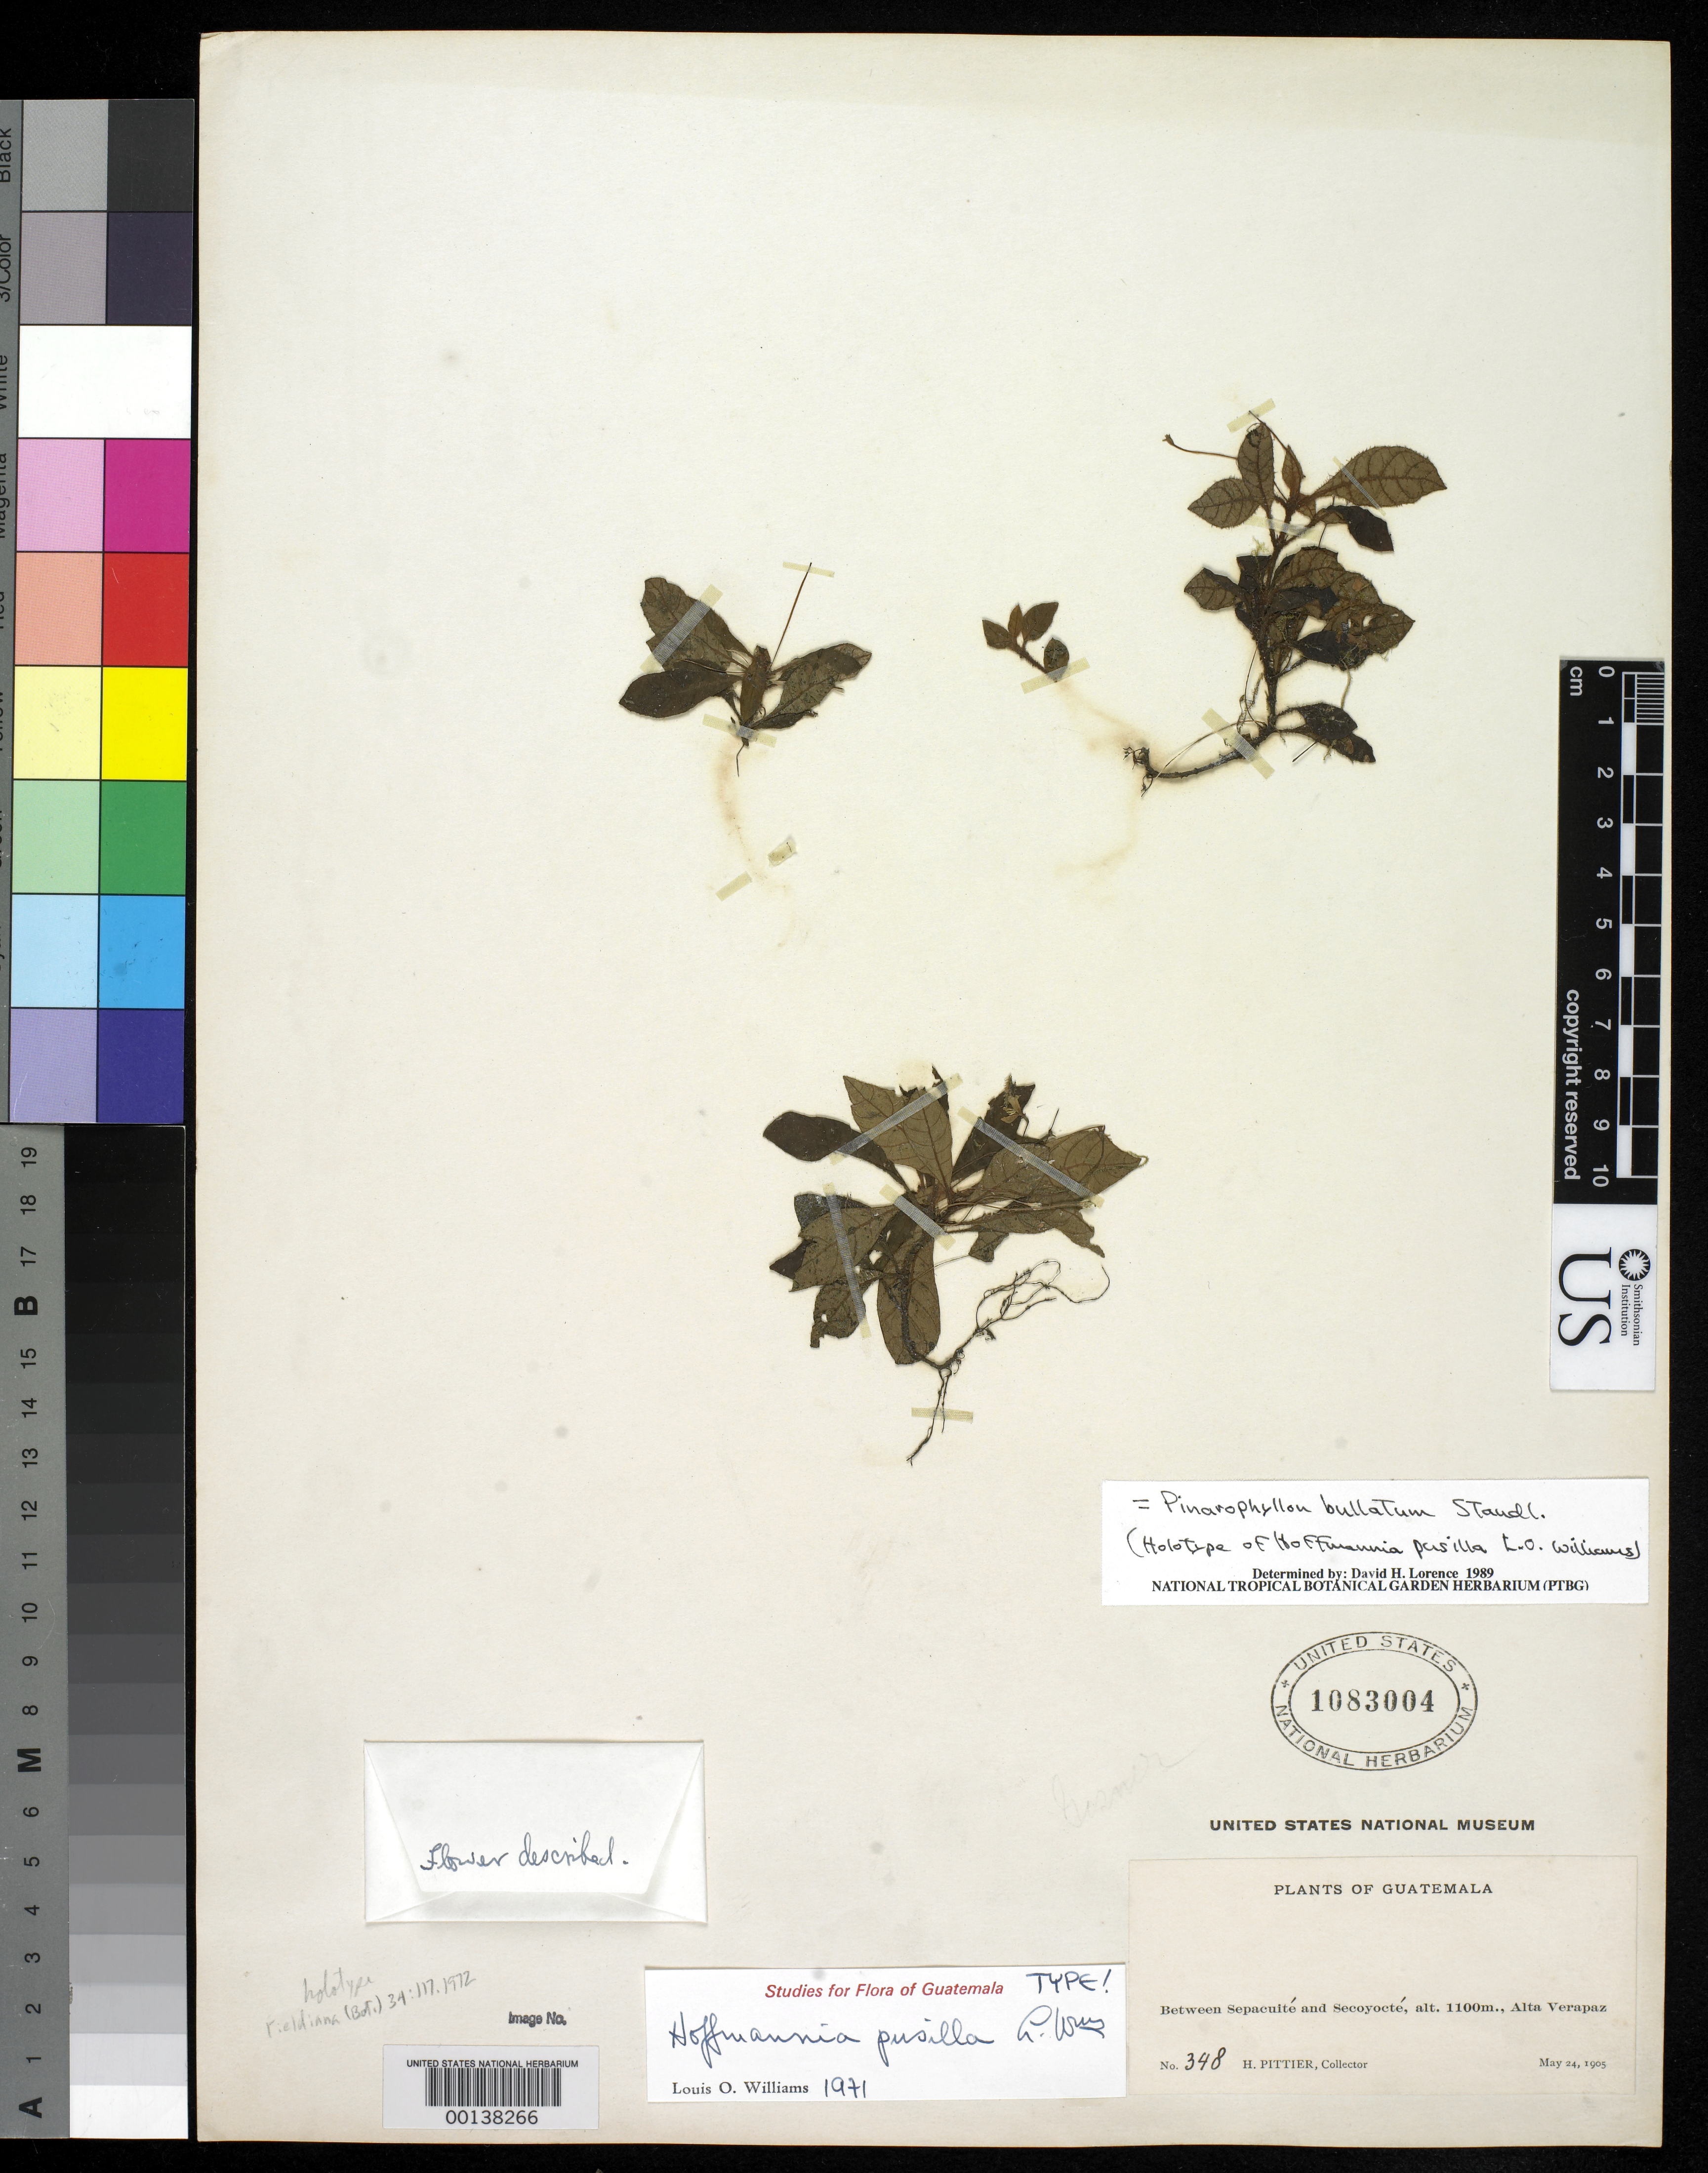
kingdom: Plantae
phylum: Tracheophyta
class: Magnoliopsida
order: Gentianales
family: Rubiaceae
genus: Hoffmannia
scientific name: Hoffmannia pusilla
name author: L.O. Williams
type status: Holotype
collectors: H. F. Pittier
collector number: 348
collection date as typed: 24 May 1905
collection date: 1905-05-24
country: Guatemala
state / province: Alta Verapaz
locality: Between Sepacuite & Secoyocte.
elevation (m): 1100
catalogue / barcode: US 1083004